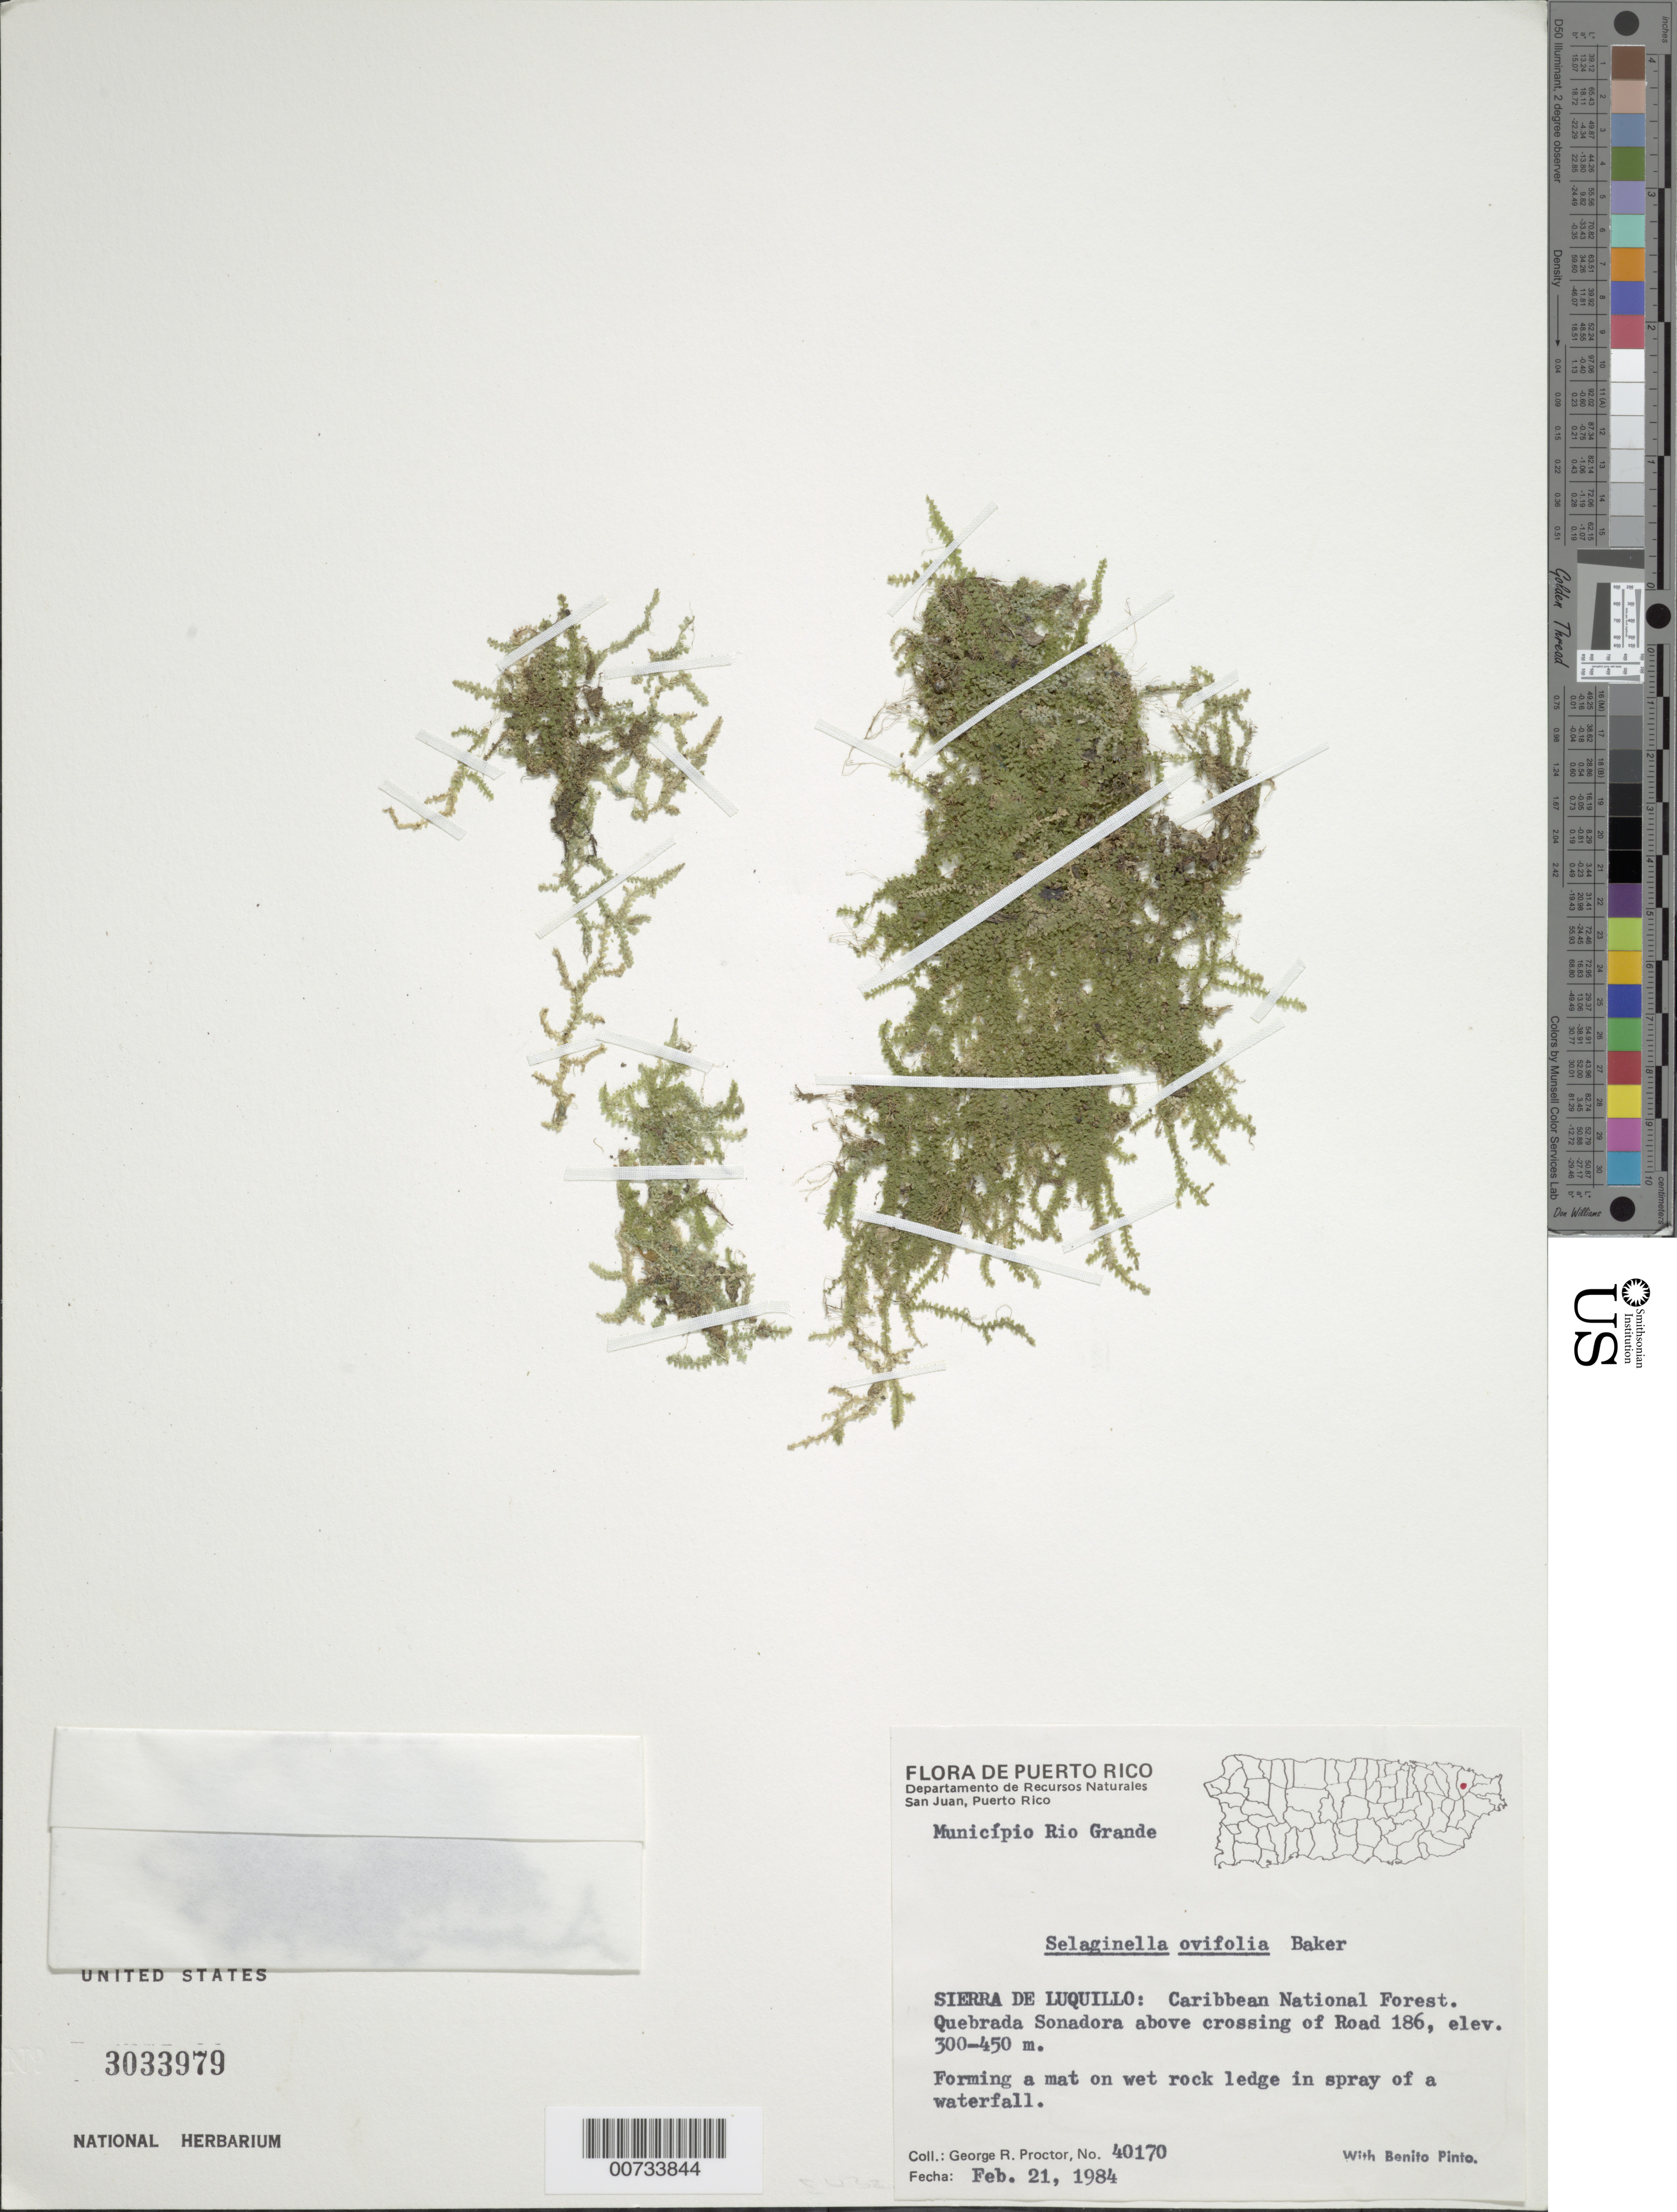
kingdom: Plantae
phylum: Tracheophyta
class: Lycopodiopsida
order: Selaginellales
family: Selaginellaceae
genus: Selaginella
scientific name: Selaginella ovifolia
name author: Baker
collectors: G. R. Proctor & B. Pinot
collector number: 40170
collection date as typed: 21 Feb 1984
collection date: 1984-02-21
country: Puerto Rico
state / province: Río Grande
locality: Mun. Rio Grande, Sierra de Luquillo: Carib. Natl. Forest, Quebrada Sonadora above crossing of Road 186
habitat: Forming a mat on wet rock ledge in spray of a waterfall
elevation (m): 300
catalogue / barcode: US 3033979